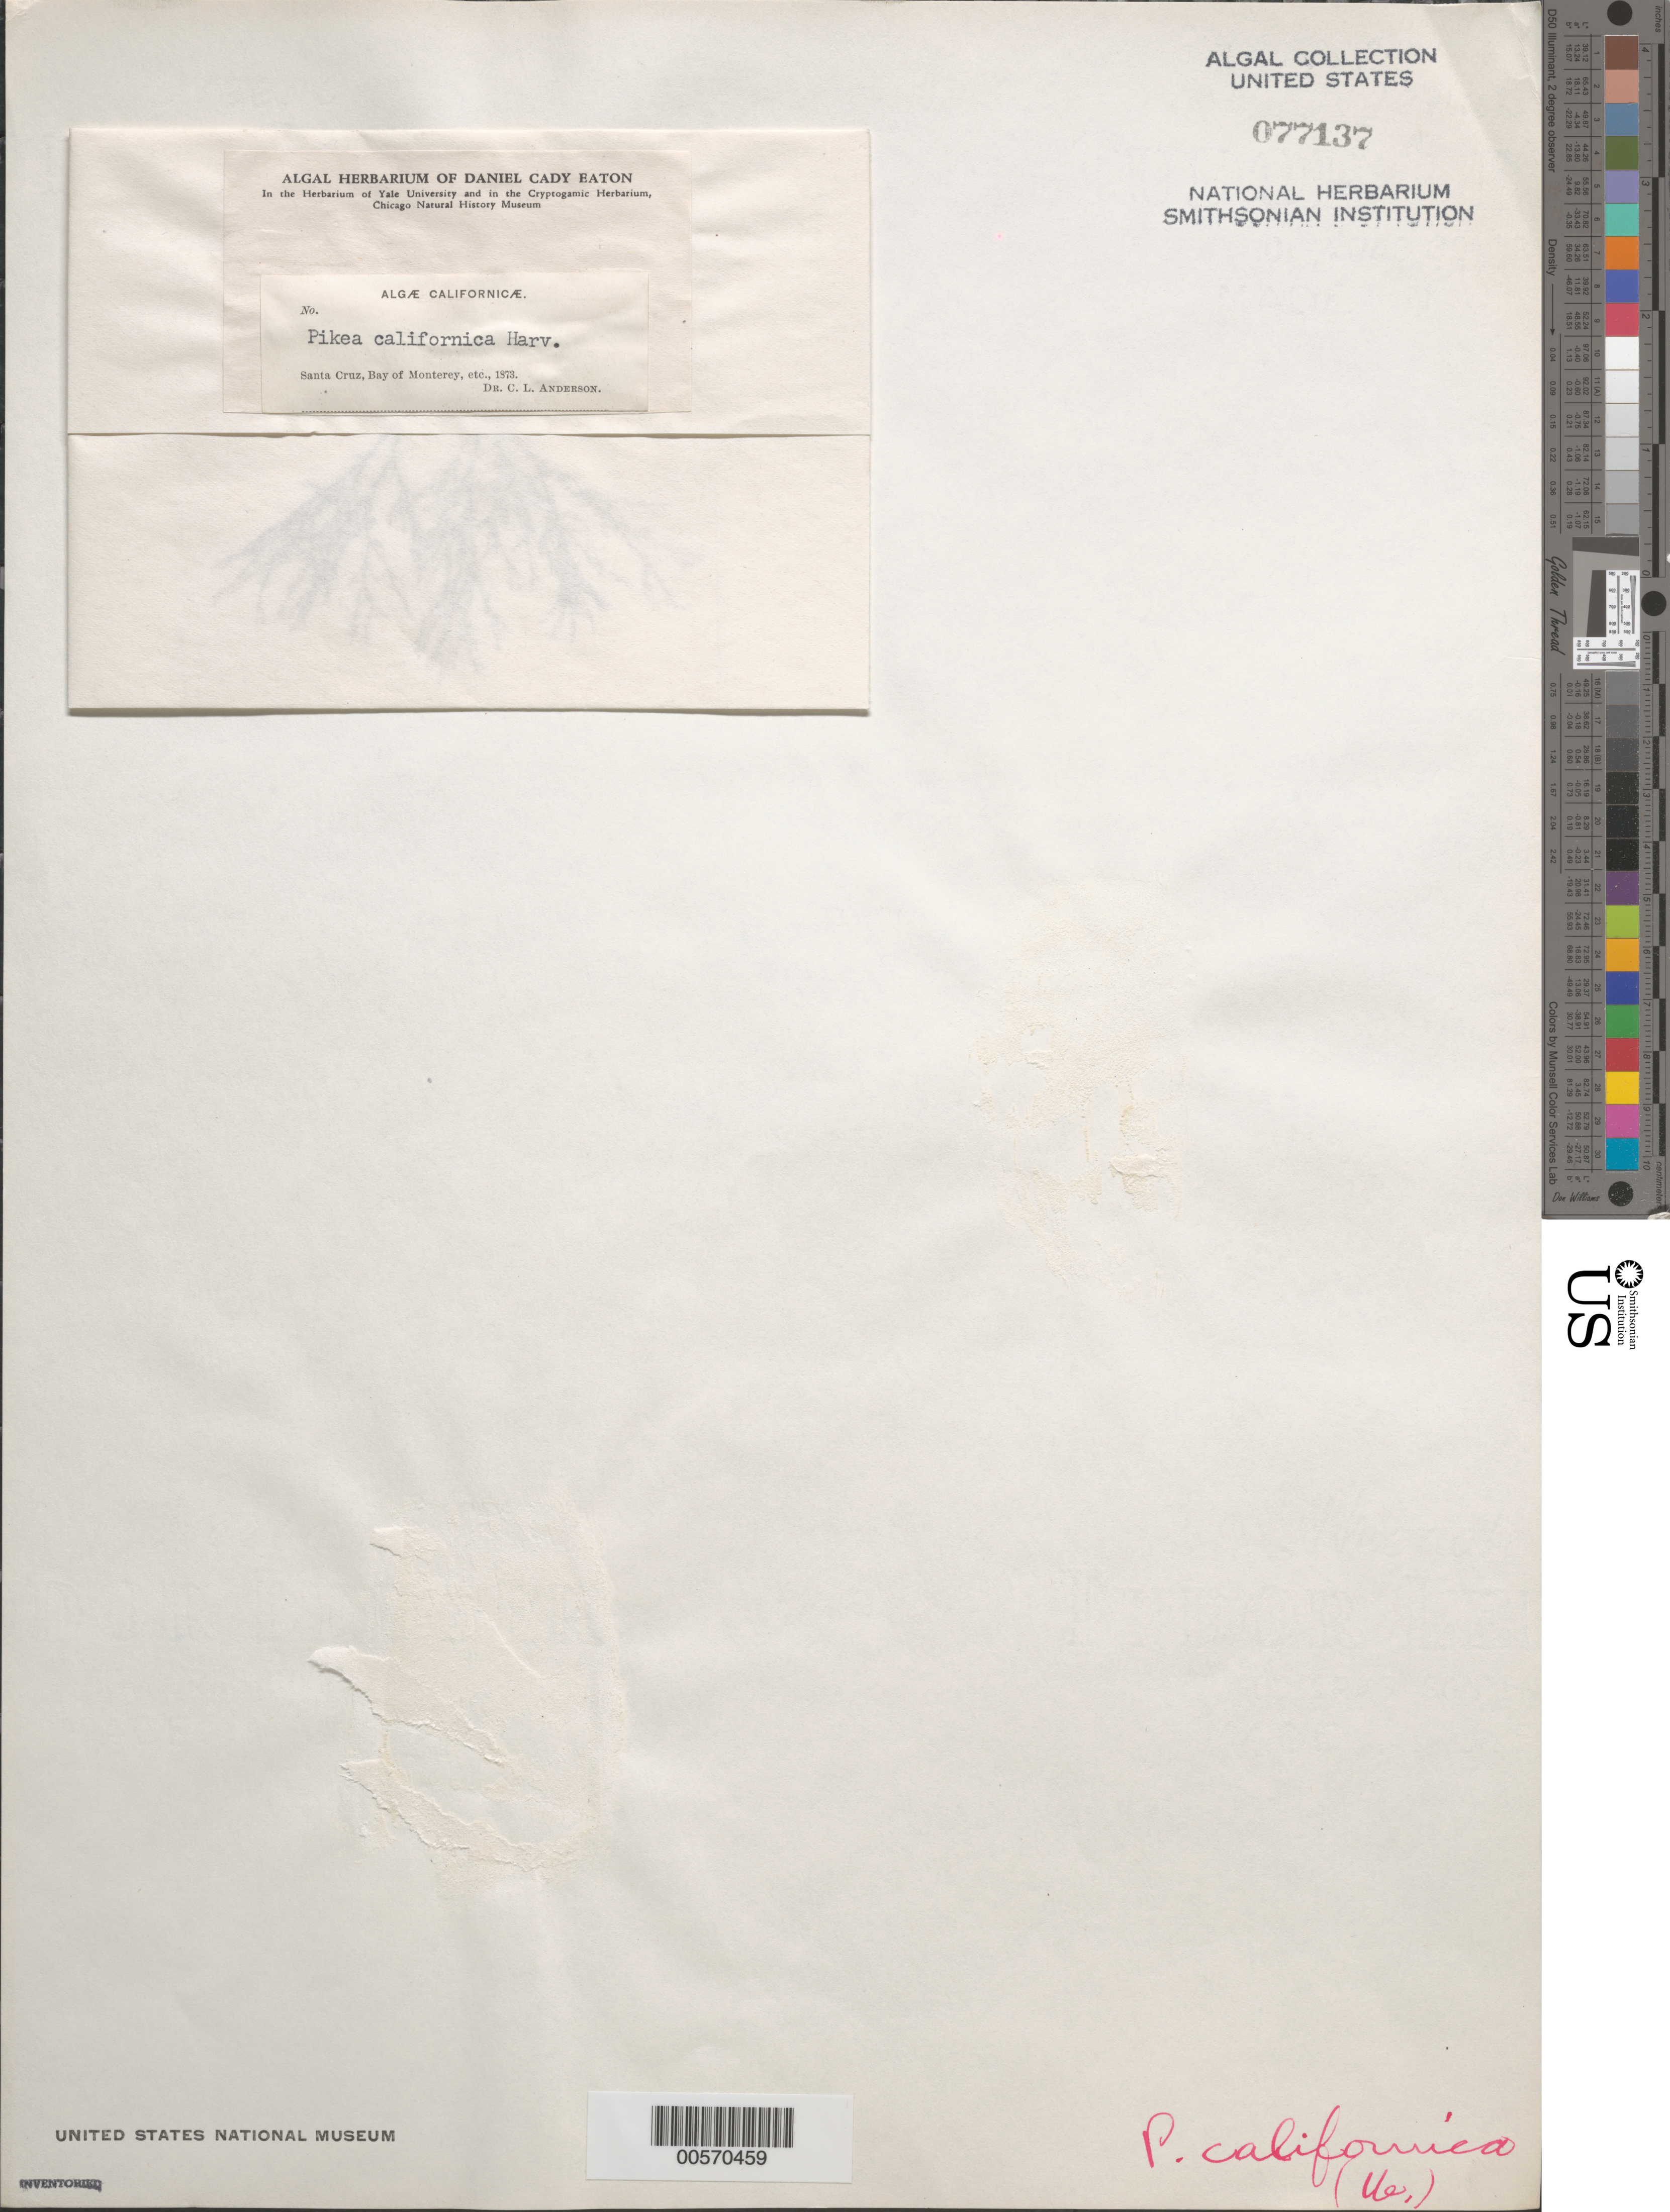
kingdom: Plantae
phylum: Rhodophyta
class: Florideophyceae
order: Gigartinales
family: Dumontiaceae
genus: Pikea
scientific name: Pikea californica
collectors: C. L. Anderson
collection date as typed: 1873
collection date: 1873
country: United States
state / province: California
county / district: Santa Cruz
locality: Santa Cruz, Monterey Bay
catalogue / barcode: US 77137